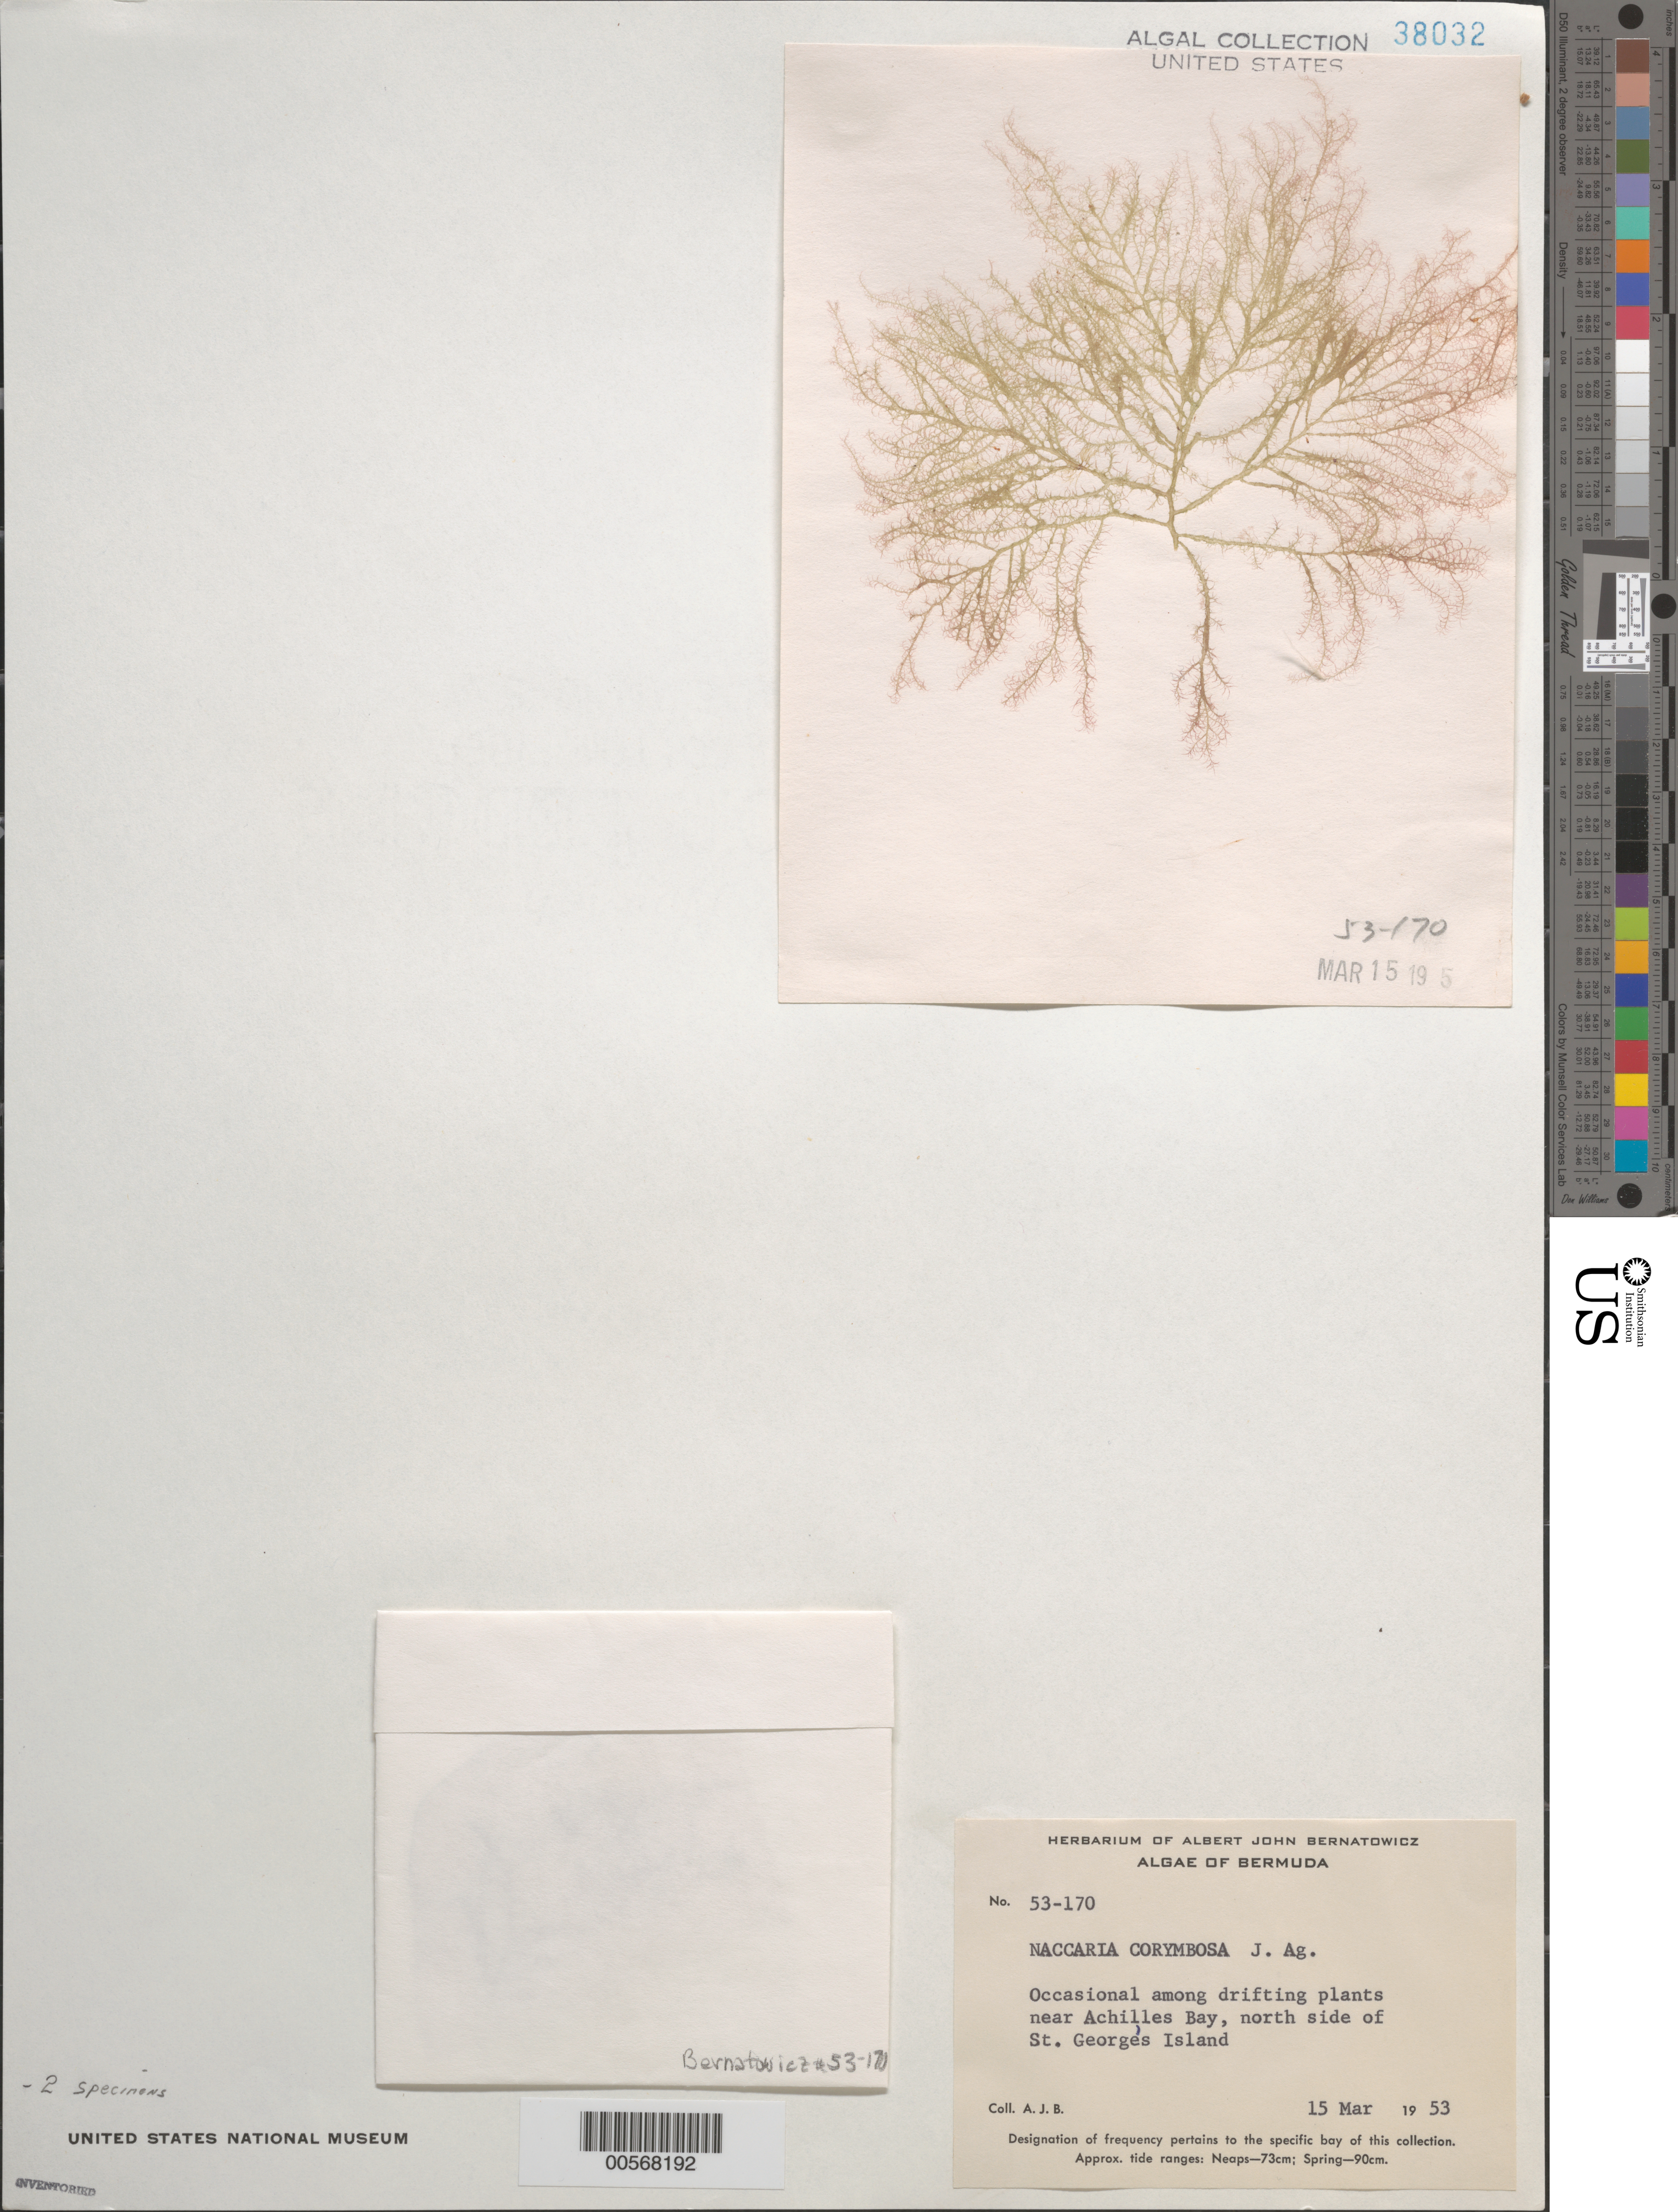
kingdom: Plantae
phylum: Rhodophyta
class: Florideophyceae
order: Bonnemaisoniales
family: Naccariaceae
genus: Naccaria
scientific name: Naccaria corymbosa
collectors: A. Bernatowicz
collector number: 53-170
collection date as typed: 15 Mar 1953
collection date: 1953-03-15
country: Bermuda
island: St. George's Island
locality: Near Achilles Bay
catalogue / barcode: US 38032